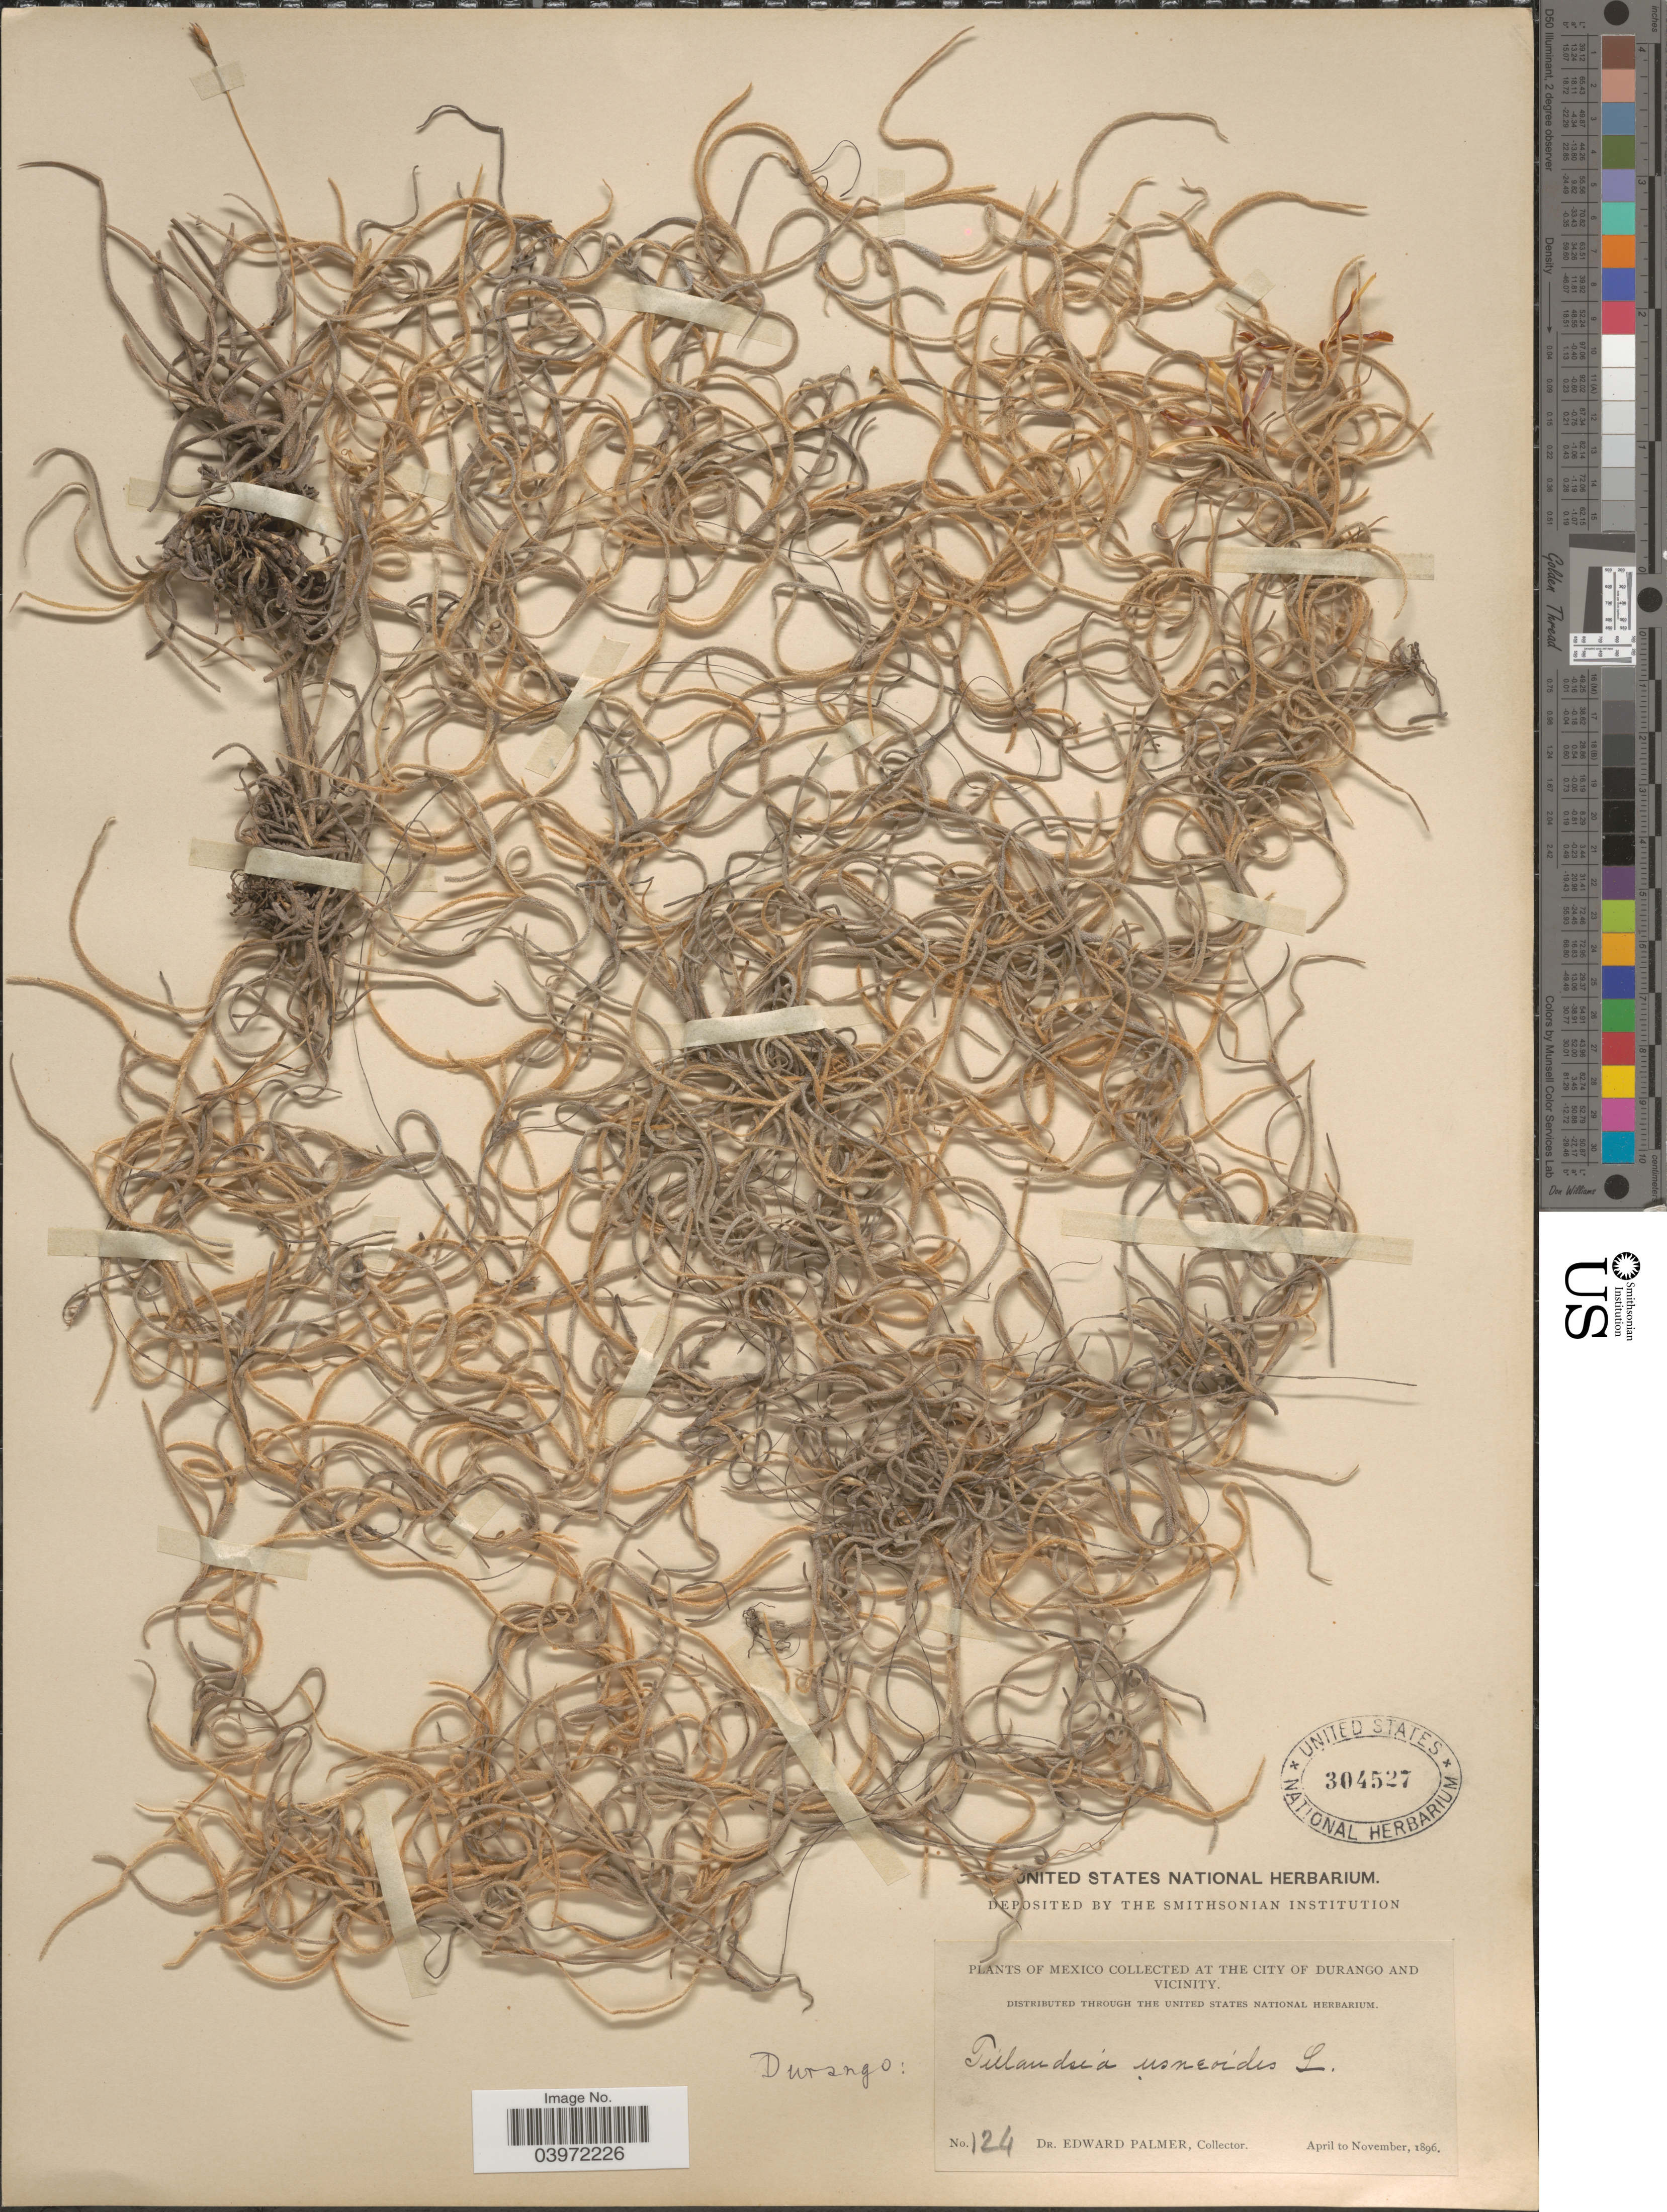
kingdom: Plantae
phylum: Tracheophyta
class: Liliopsida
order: Poales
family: Bromeliaceae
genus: Tillandsia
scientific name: Tillandsia usneoides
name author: (L.) L.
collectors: E. Palmer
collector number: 124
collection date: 1896-04/1896-11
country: Mexico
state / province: Durango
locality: Durango: At the City of Durango and Vicinity.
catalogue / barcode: US 304527